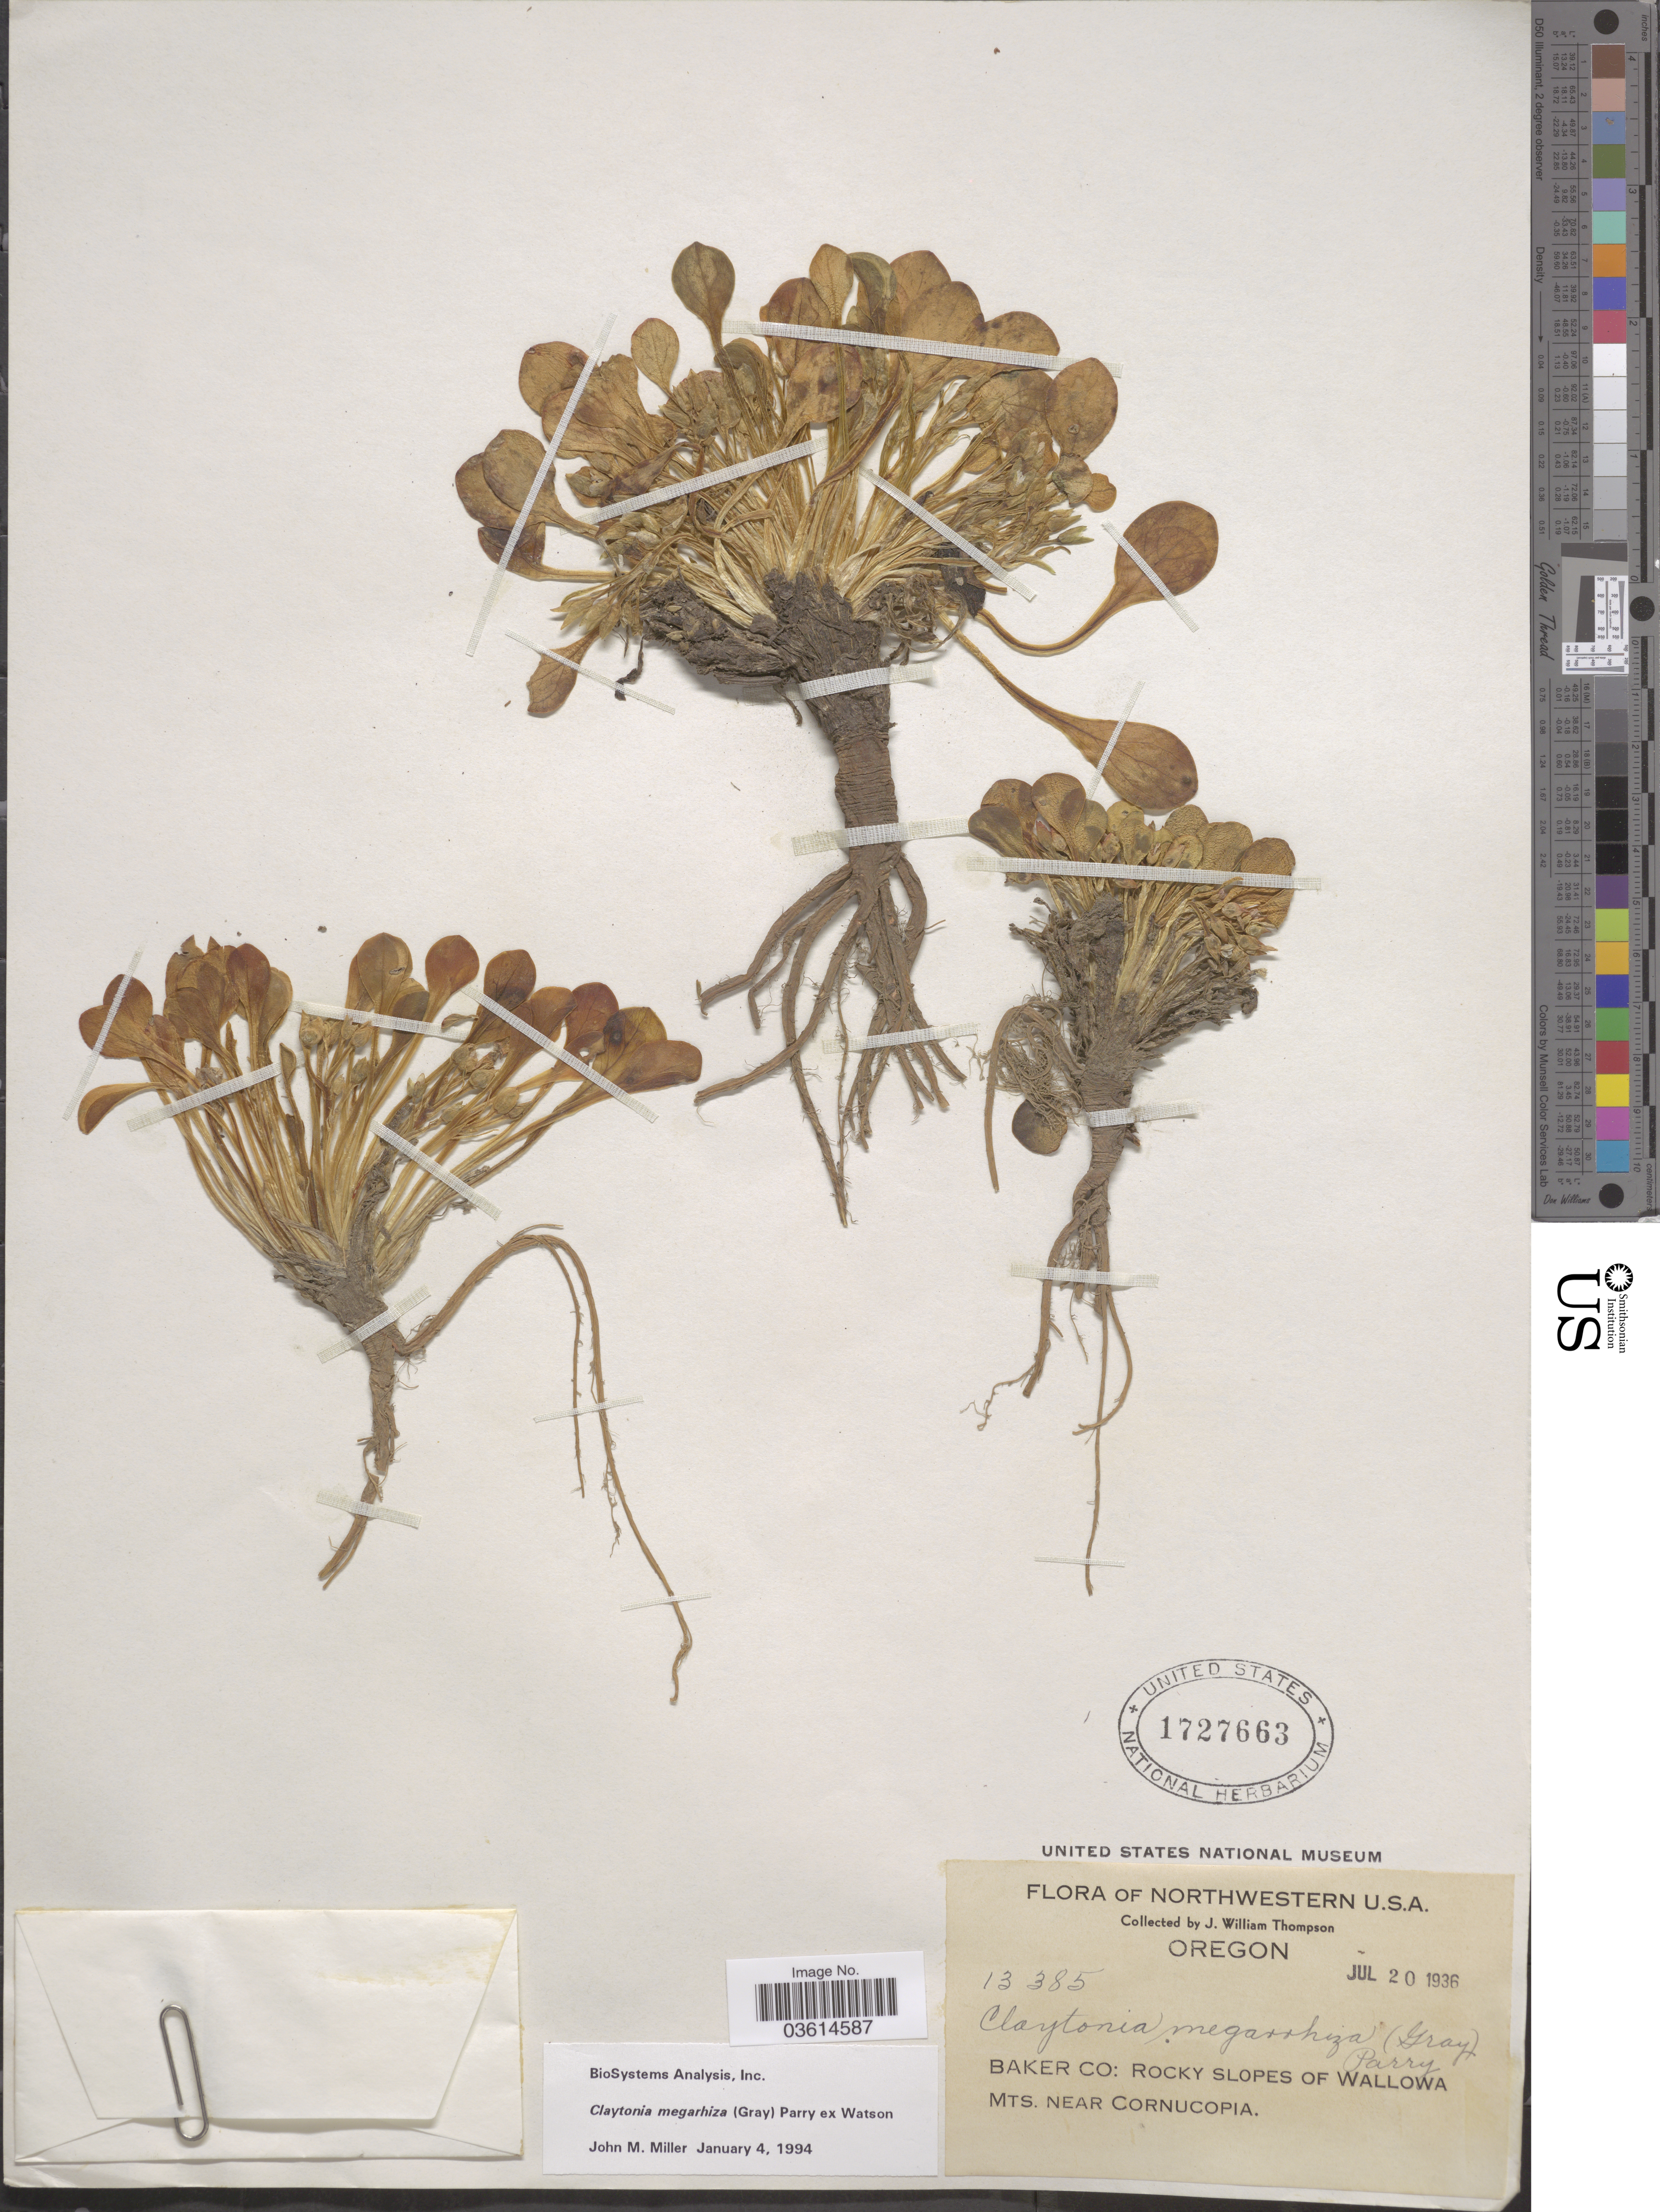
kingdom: Plantae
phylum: Tracheophyta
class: Magnoliopsida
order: Caryophyllales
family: Montiaceae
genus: Claytonia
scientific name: Claytonia megarhiza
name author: (A. Gray) Parry ex S. Watson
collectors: J. W. Thompson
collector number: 13385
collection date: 1936-07-20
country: United States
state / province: Oregon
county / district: Baker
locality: Northwestern U. S. A. Baker Co: Rocky slopes of Wallowa Mts. near Cornucopia.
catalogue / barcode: US 1727663